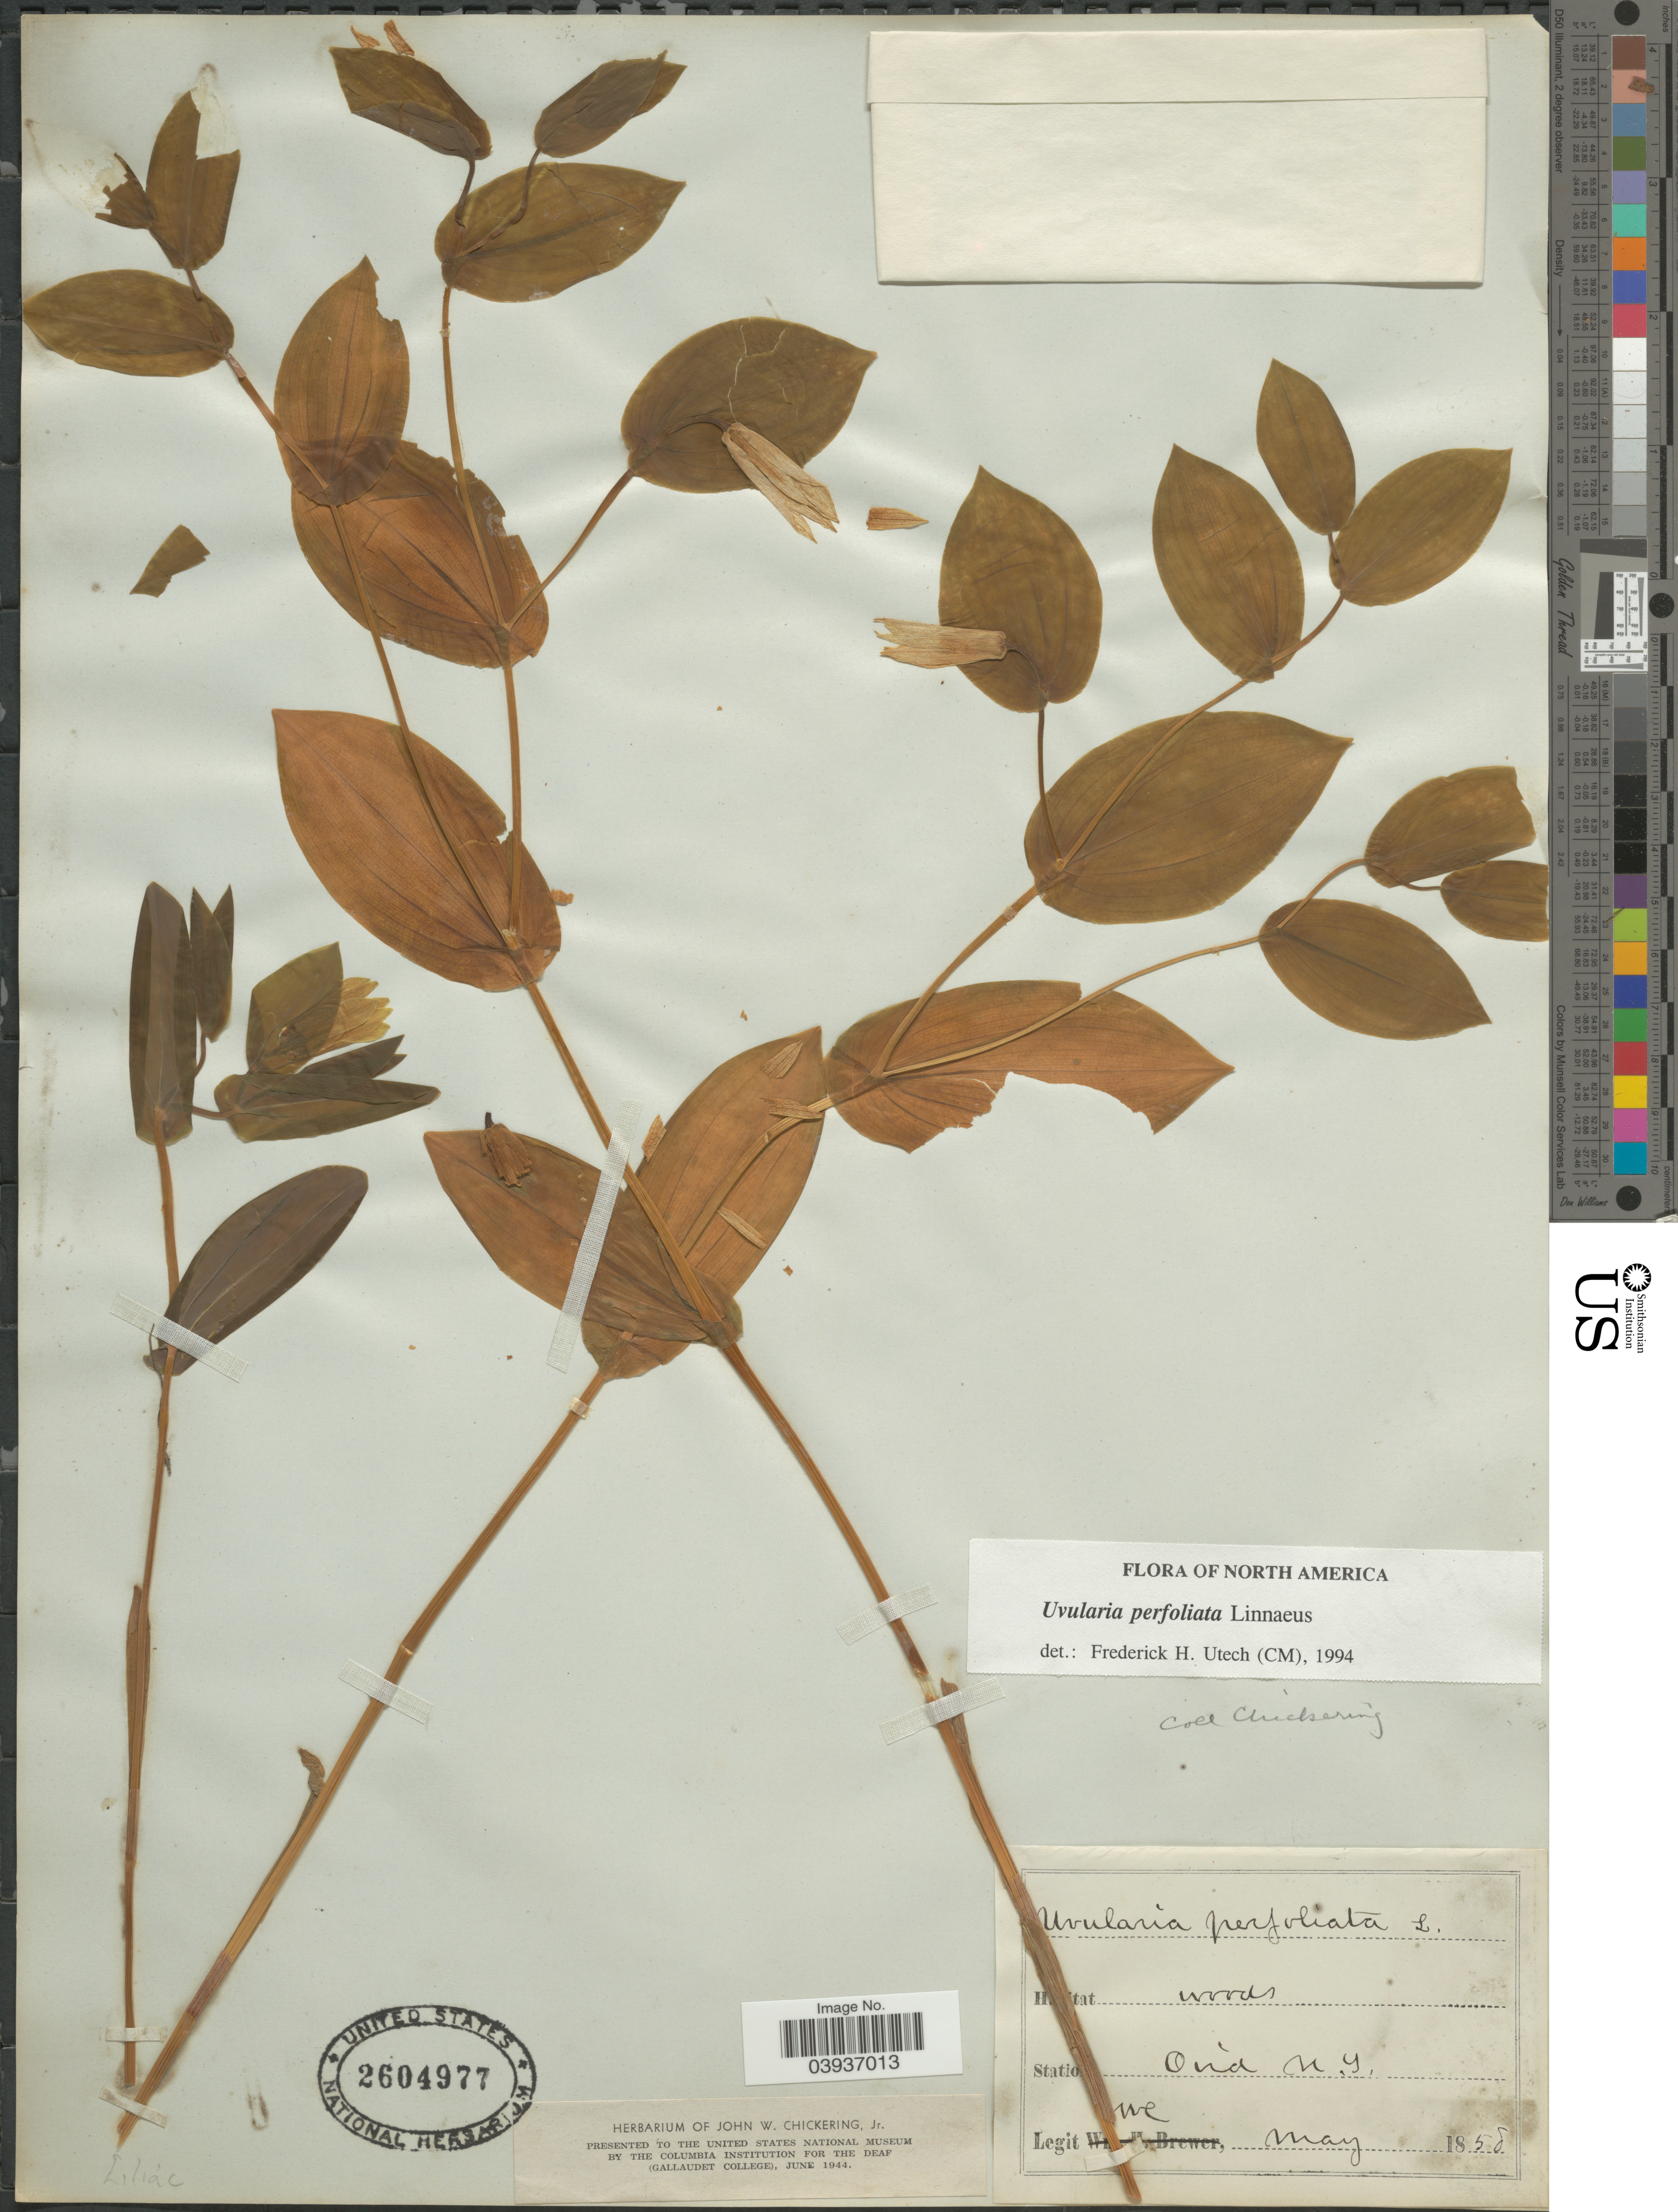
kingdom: Plantae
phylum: Tracheophyta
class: Liliopsida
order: Liliales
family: Colchicaceae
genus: Uvularia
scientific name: Uvularia perfoliata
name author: L.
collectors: J. W. Chickering Jr.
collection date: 1858-05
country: United States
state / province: New York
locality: Station Ovid.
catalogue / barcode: US 2604977